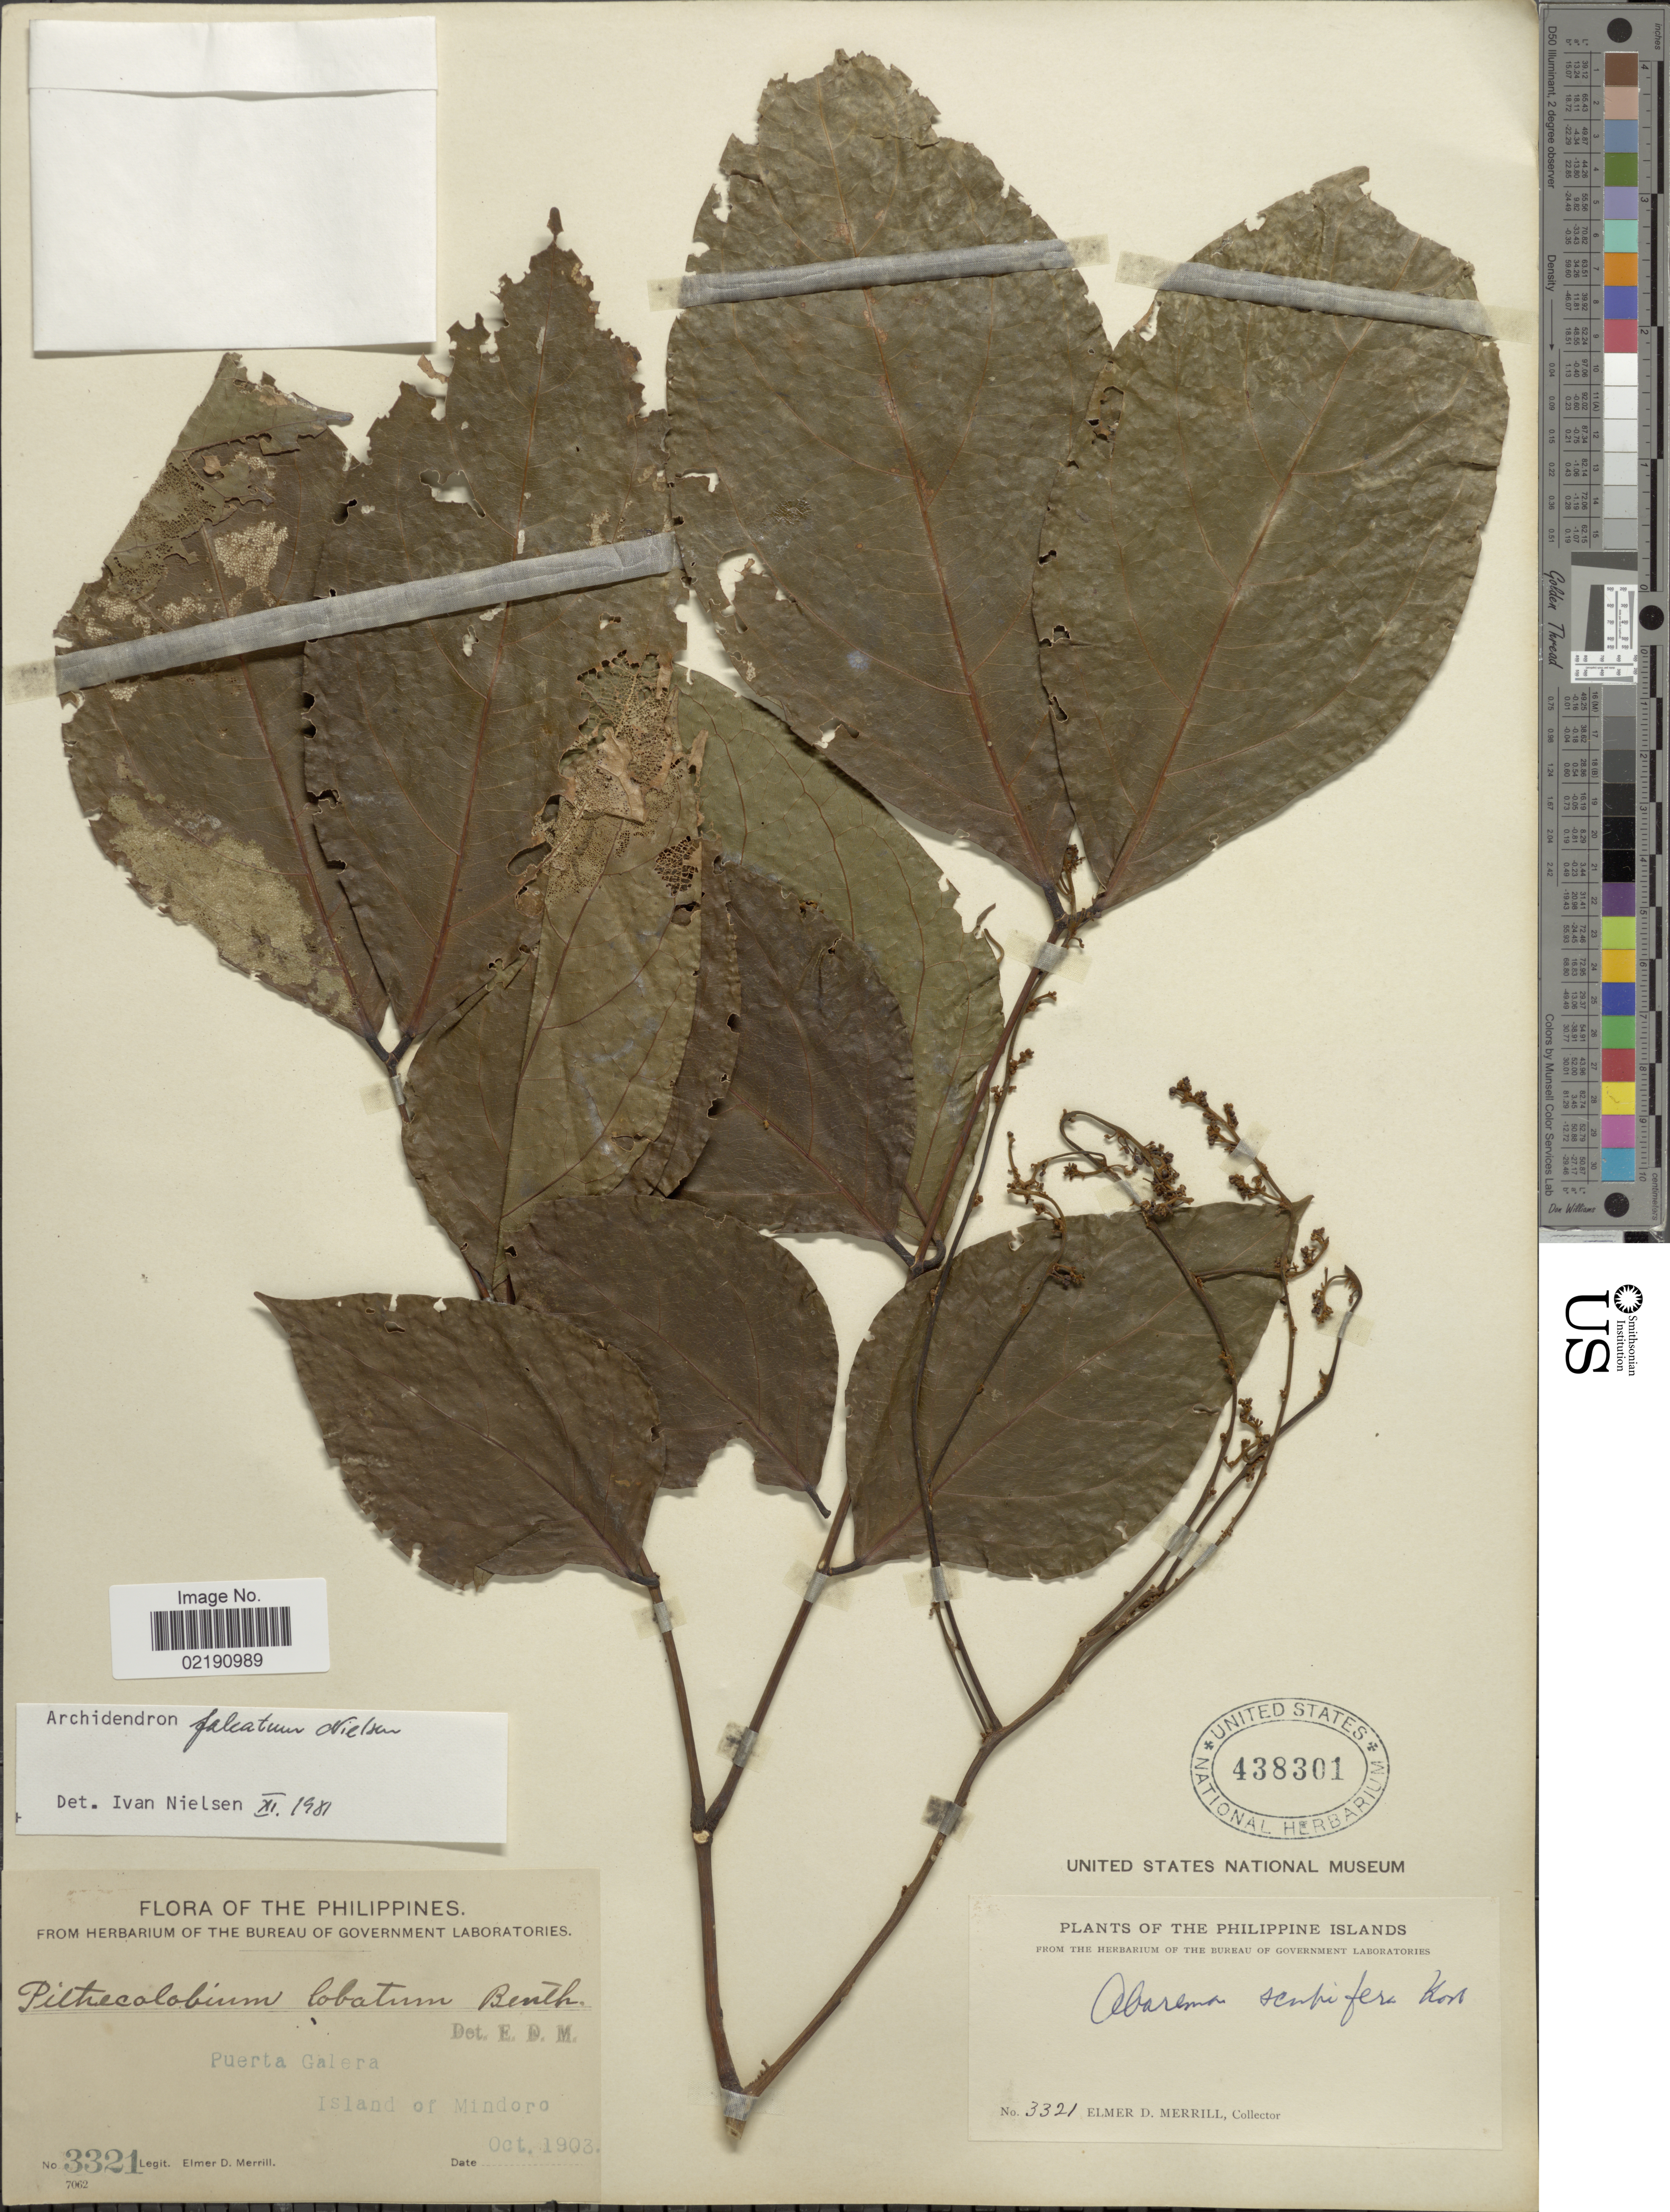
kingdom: Plantae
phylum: Tracheophyta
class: Magnoliopsida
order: Fabales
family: Fabaceae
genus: Archidendron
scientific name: Archidendron falcatum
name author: I.C. Nielsen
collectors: E. D. Merrill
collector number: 3321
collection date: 1903-10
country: Philippines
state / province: Mimaropa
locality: Puerto Galera, Island of Mindoro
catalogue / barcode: US 438301